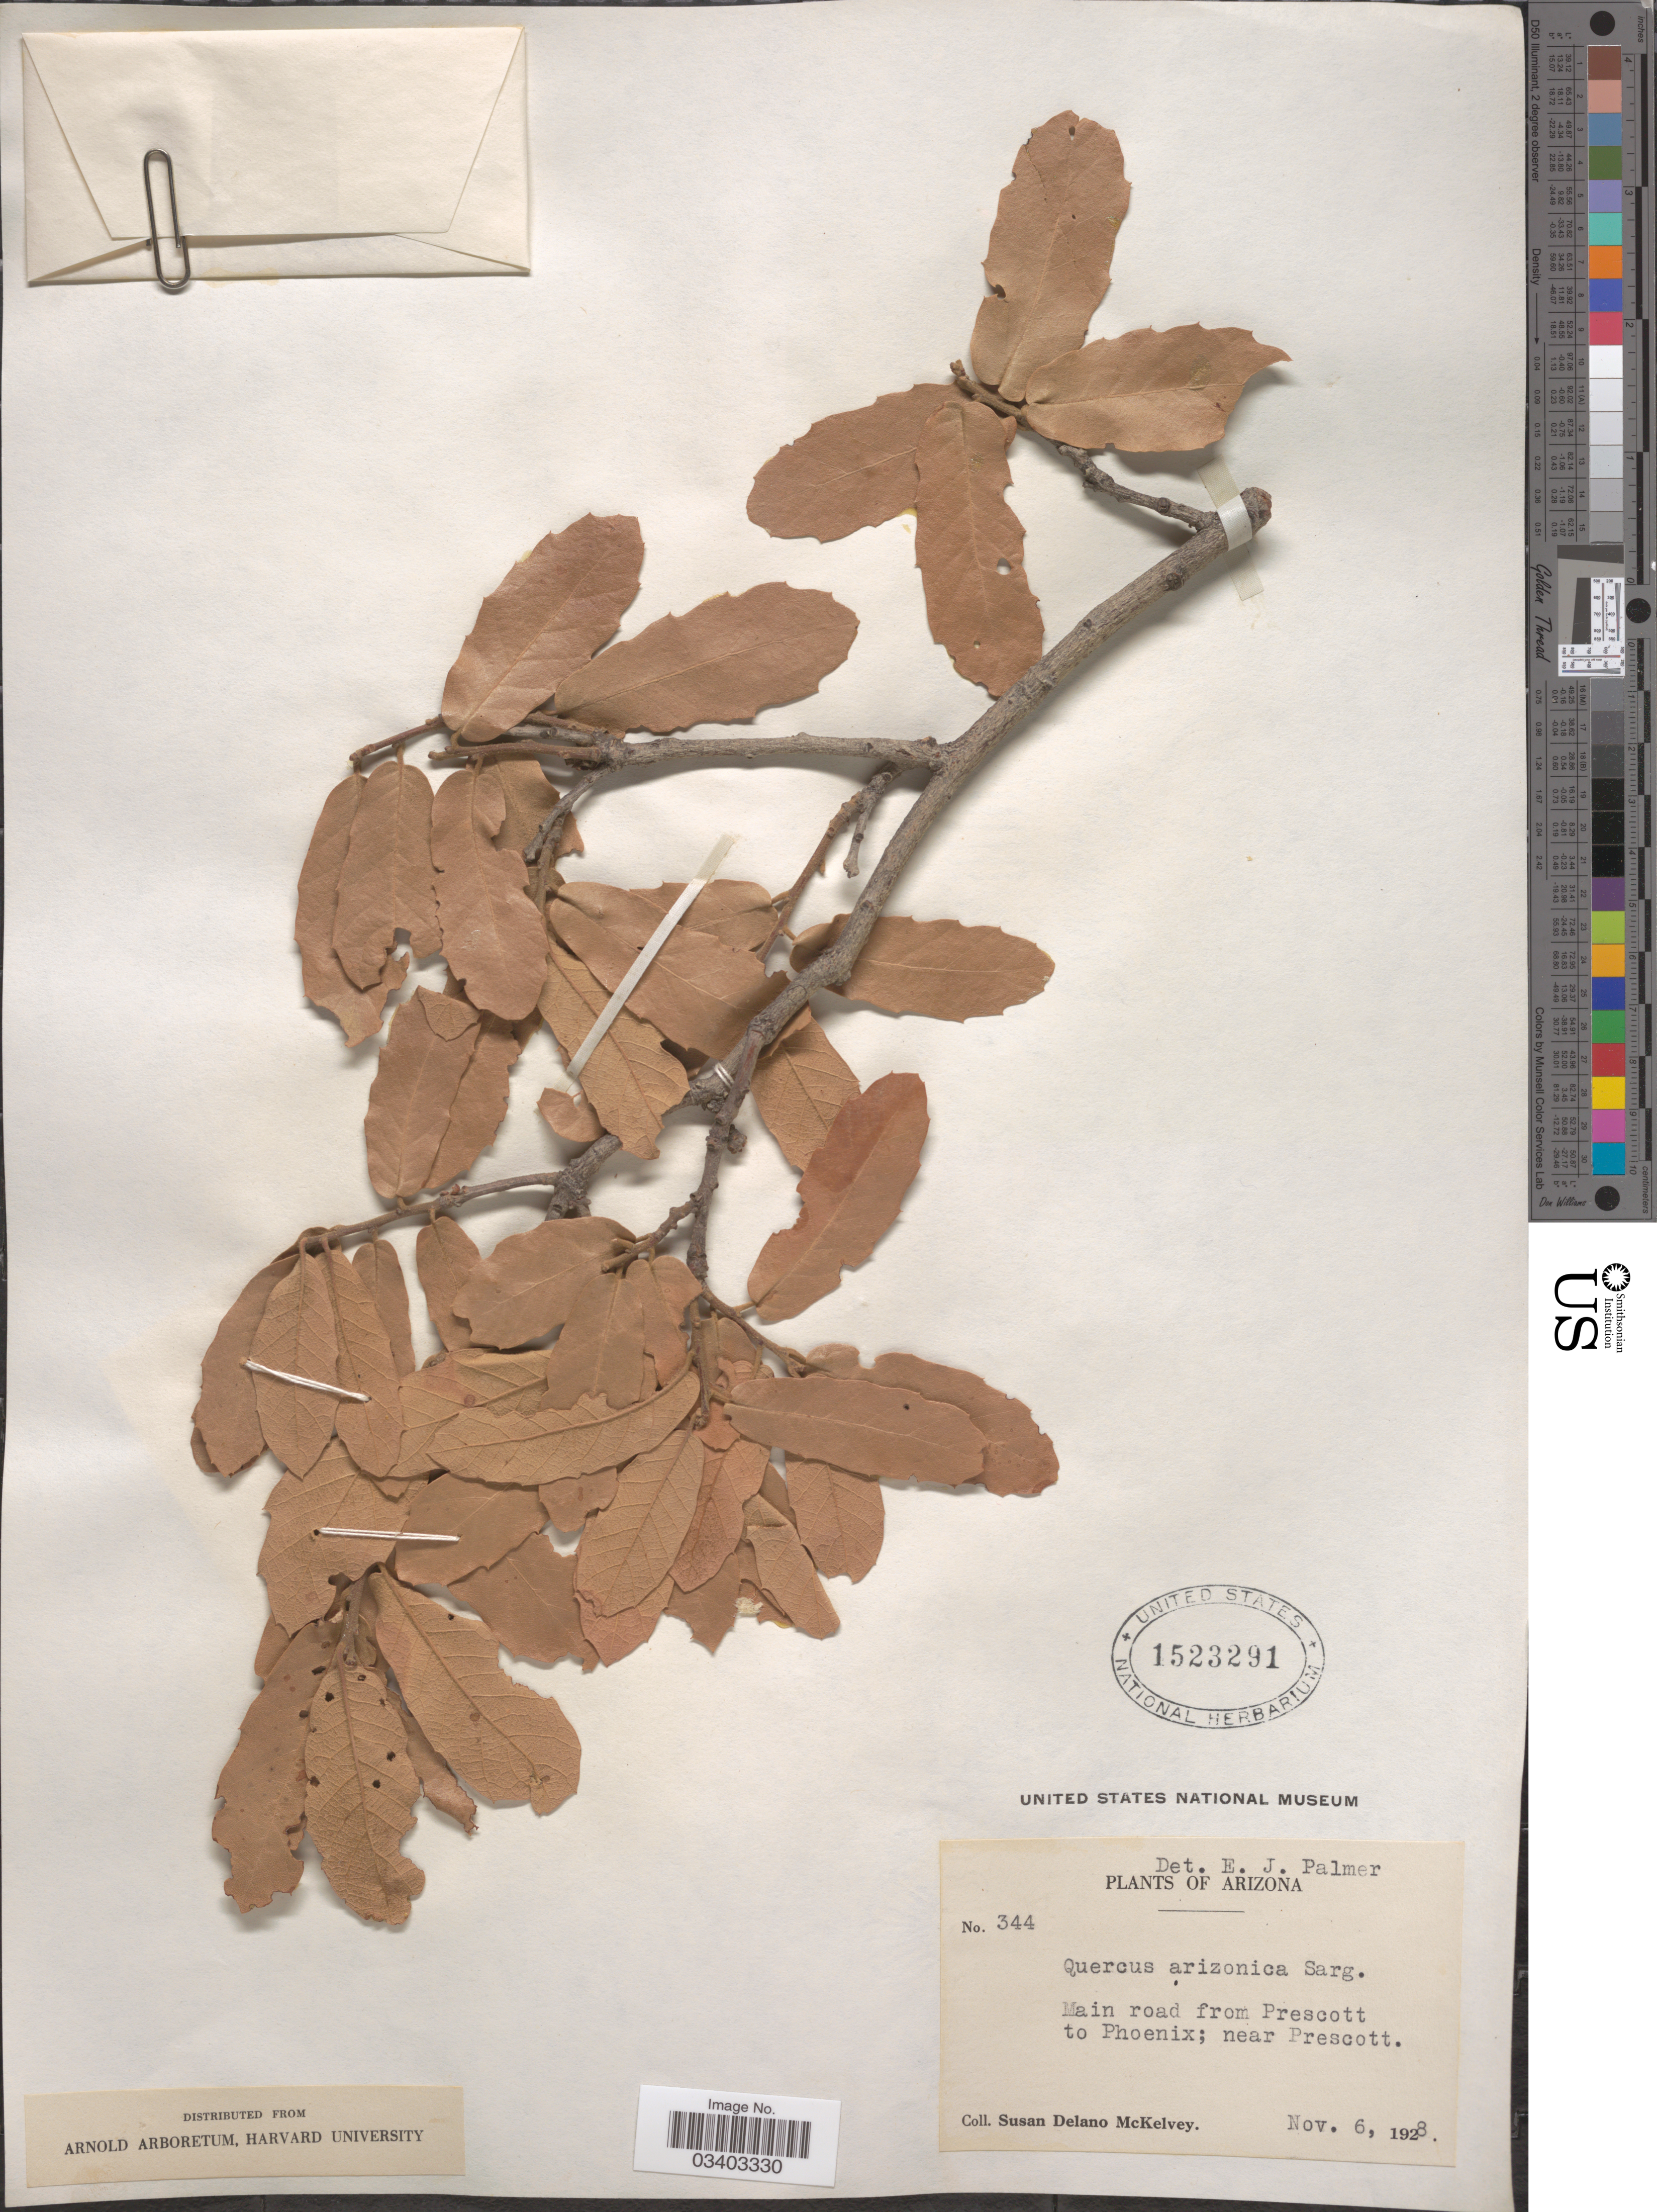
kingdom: Plantae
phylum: Tracheophyta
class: Magnoliopsida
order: Fagales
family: Fagaceae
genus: Quercus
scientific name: Quercus arizonica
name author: Sarg.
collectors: S. A. McKelvey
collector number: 344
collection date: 1928-11-06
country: United States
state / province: Arizona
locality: Main road from Prescott to Phoenix; near Prescott.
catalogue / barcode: US 1523291